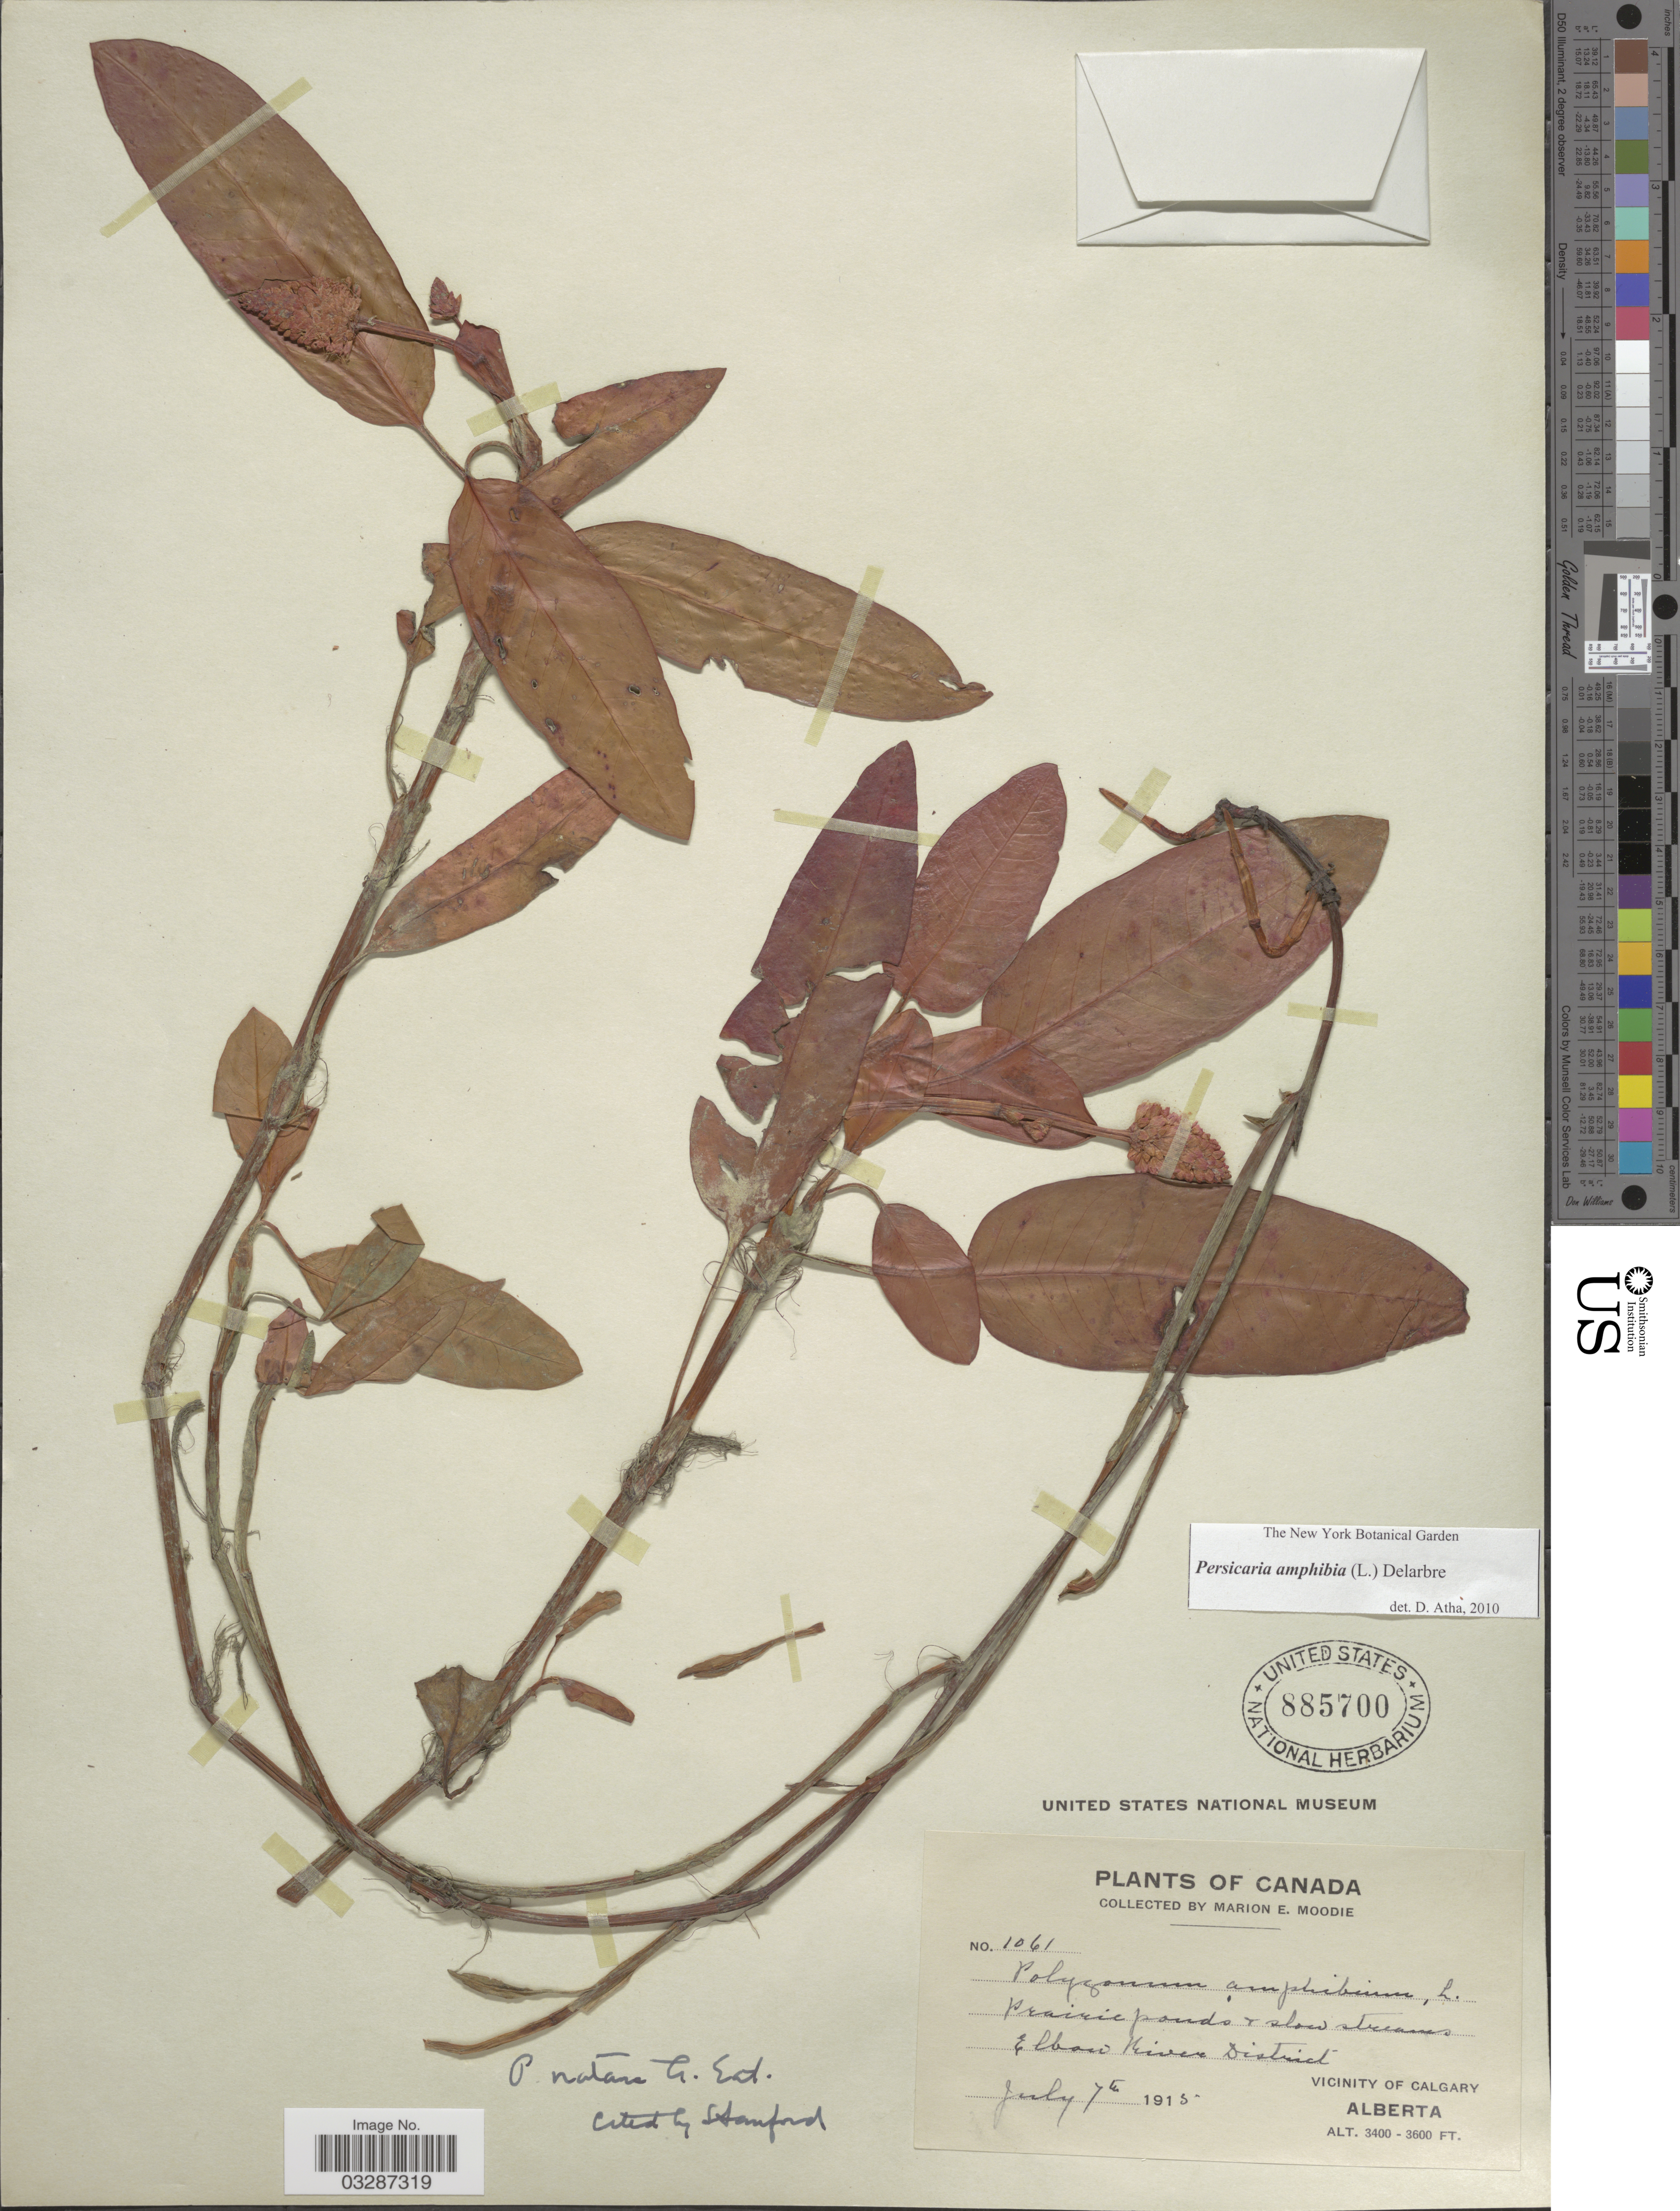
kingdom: Plantae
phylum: Tracheophyta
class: Magnoliopsida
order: Caryophyllales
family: Polygonaceae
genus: Persicaria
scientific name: Persicaria amphibia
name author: (L.) Delarbre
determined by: Atha, D. E.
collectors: M. E. Moodie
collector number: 1061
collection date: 1915-07-07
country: Canada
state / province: Alberta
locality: Elbow River District. Vicinity of Calgary.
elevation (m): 1036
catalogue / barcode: US 885700